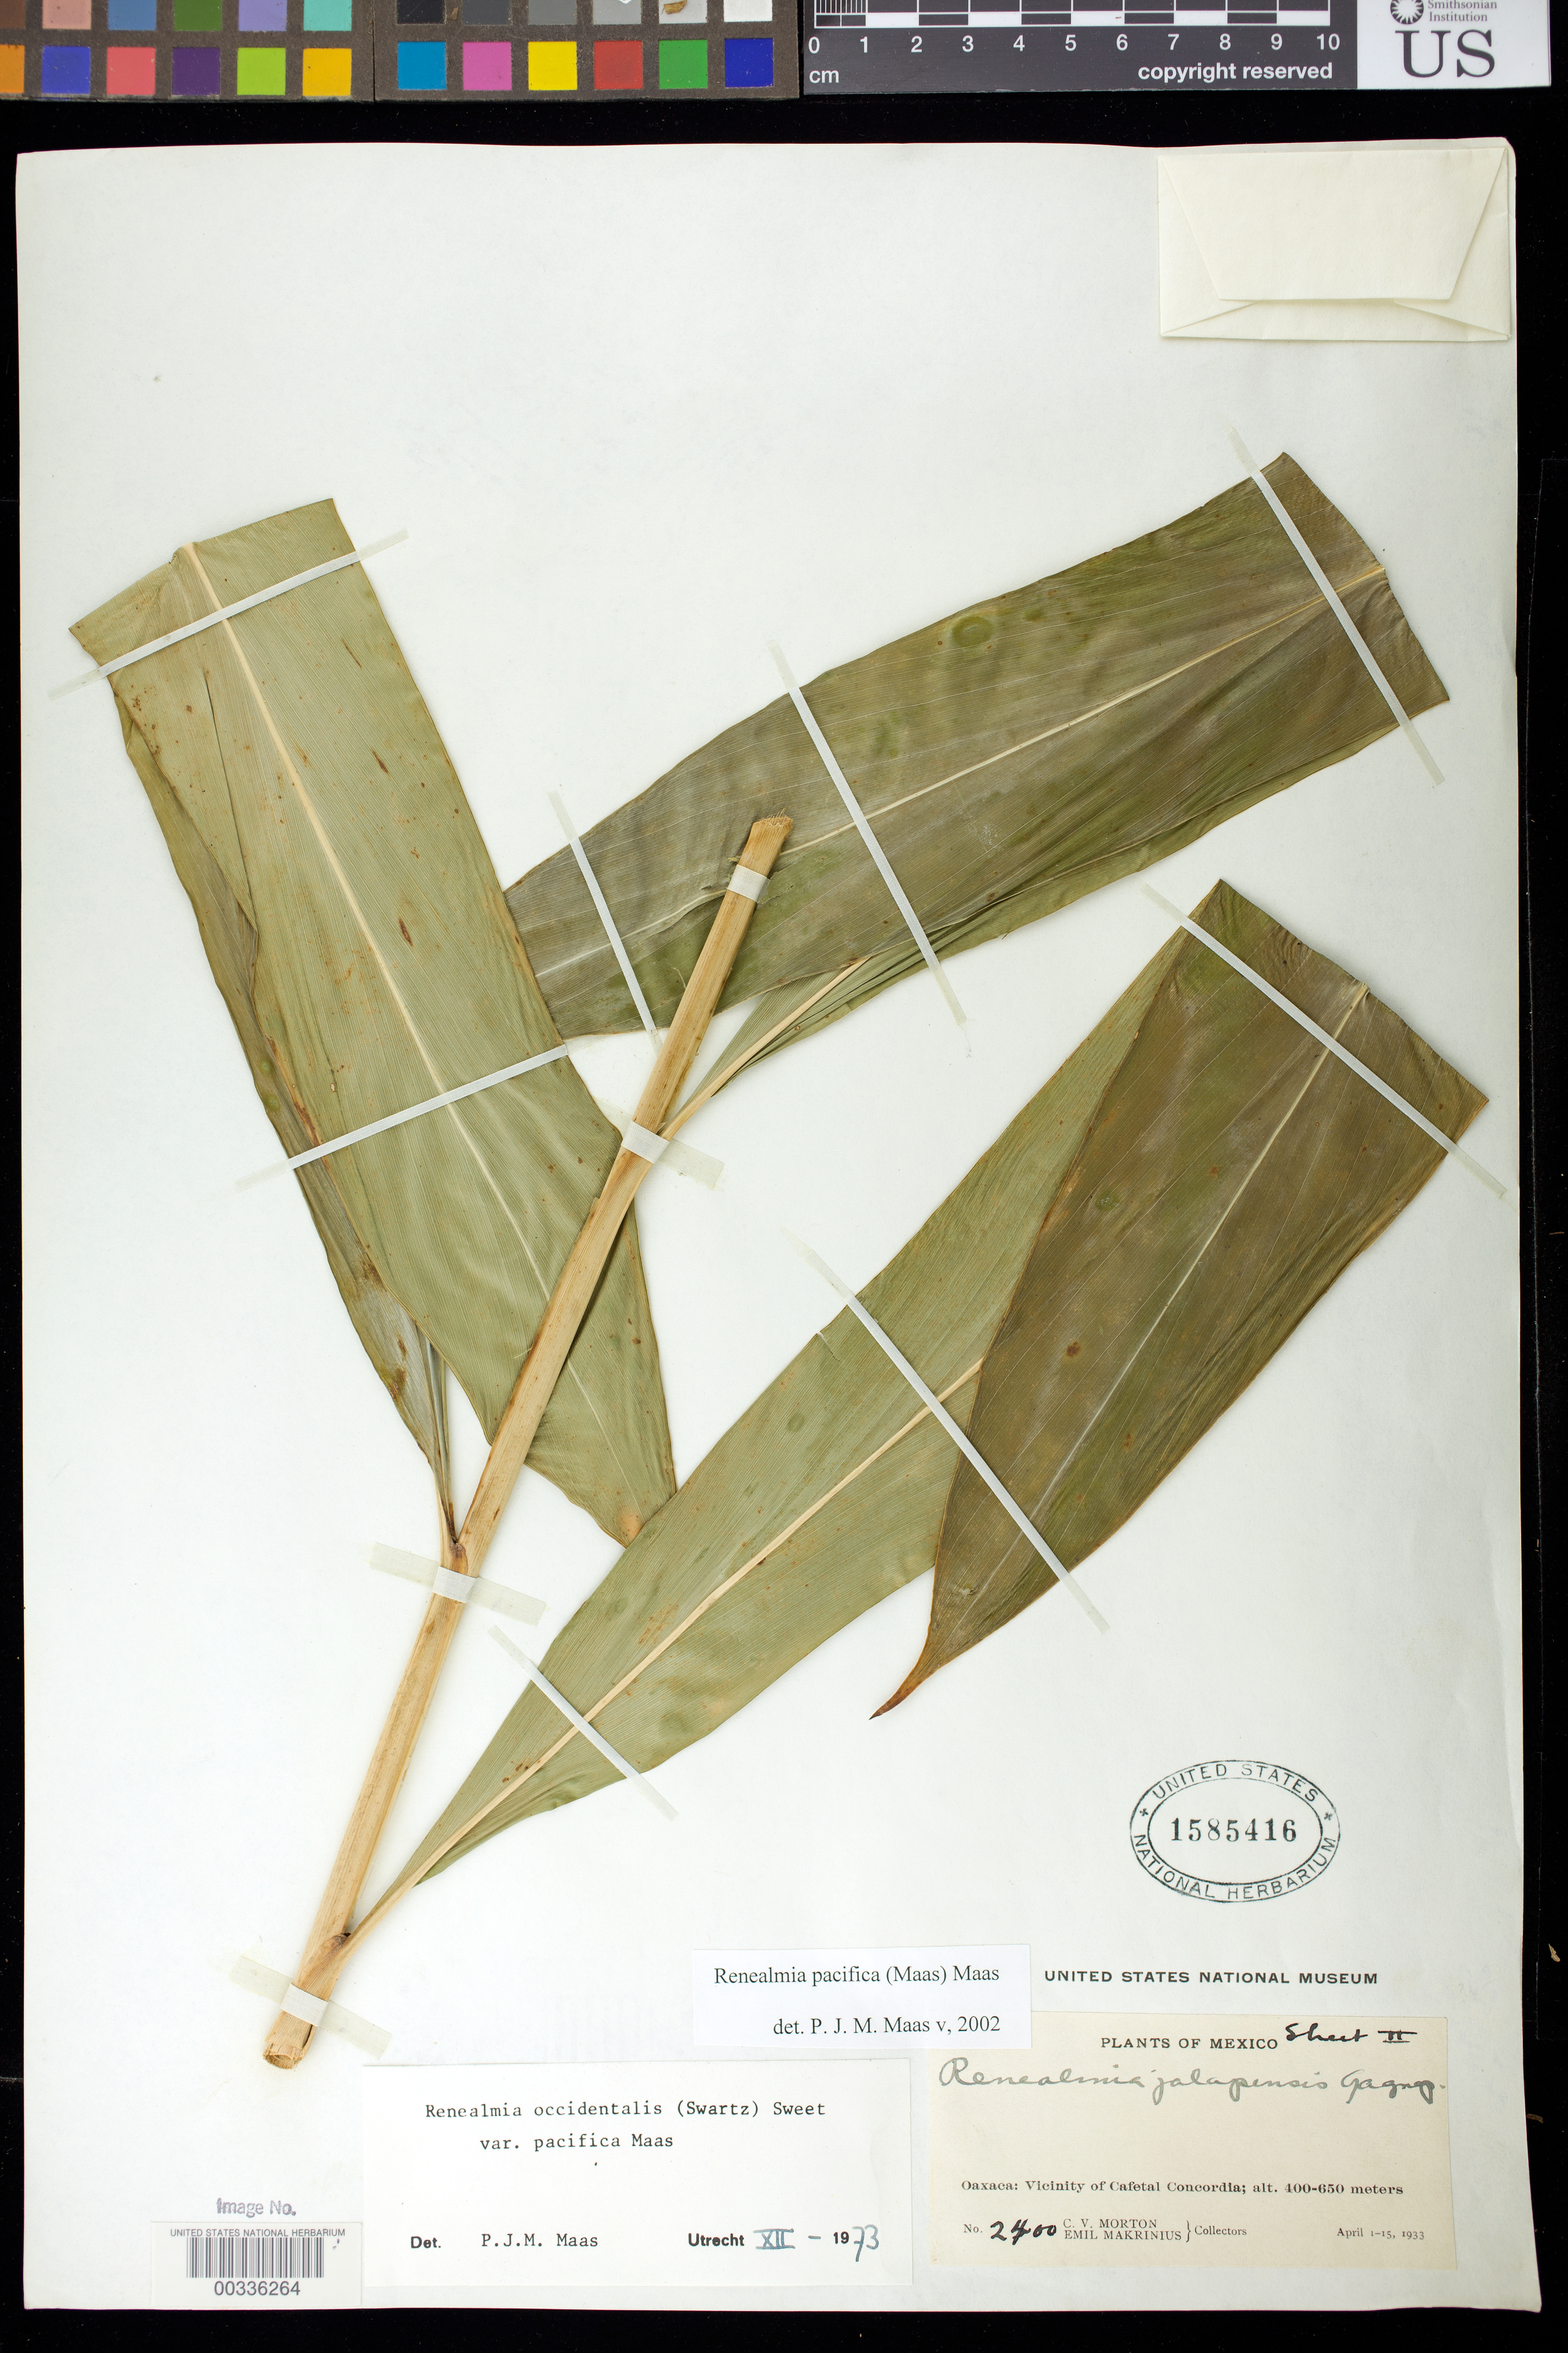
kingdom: Plantae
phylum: Tracheophyta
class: Liliopsida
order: Zingiberales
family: Zingiberaceae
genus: Renealmia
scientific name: Renealmia pacifica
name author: (Maas) Maas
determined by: Maas, Paul J. M.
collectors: C. V. Morton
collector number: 2400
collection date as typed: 01 Apr 1933 to 15 Apr 1933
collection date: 1933-04-01/1933-04-15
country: Mexico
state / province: Oaxaca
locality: Vicinity of cafetal concordia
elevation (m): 400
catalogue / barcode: US 1585416